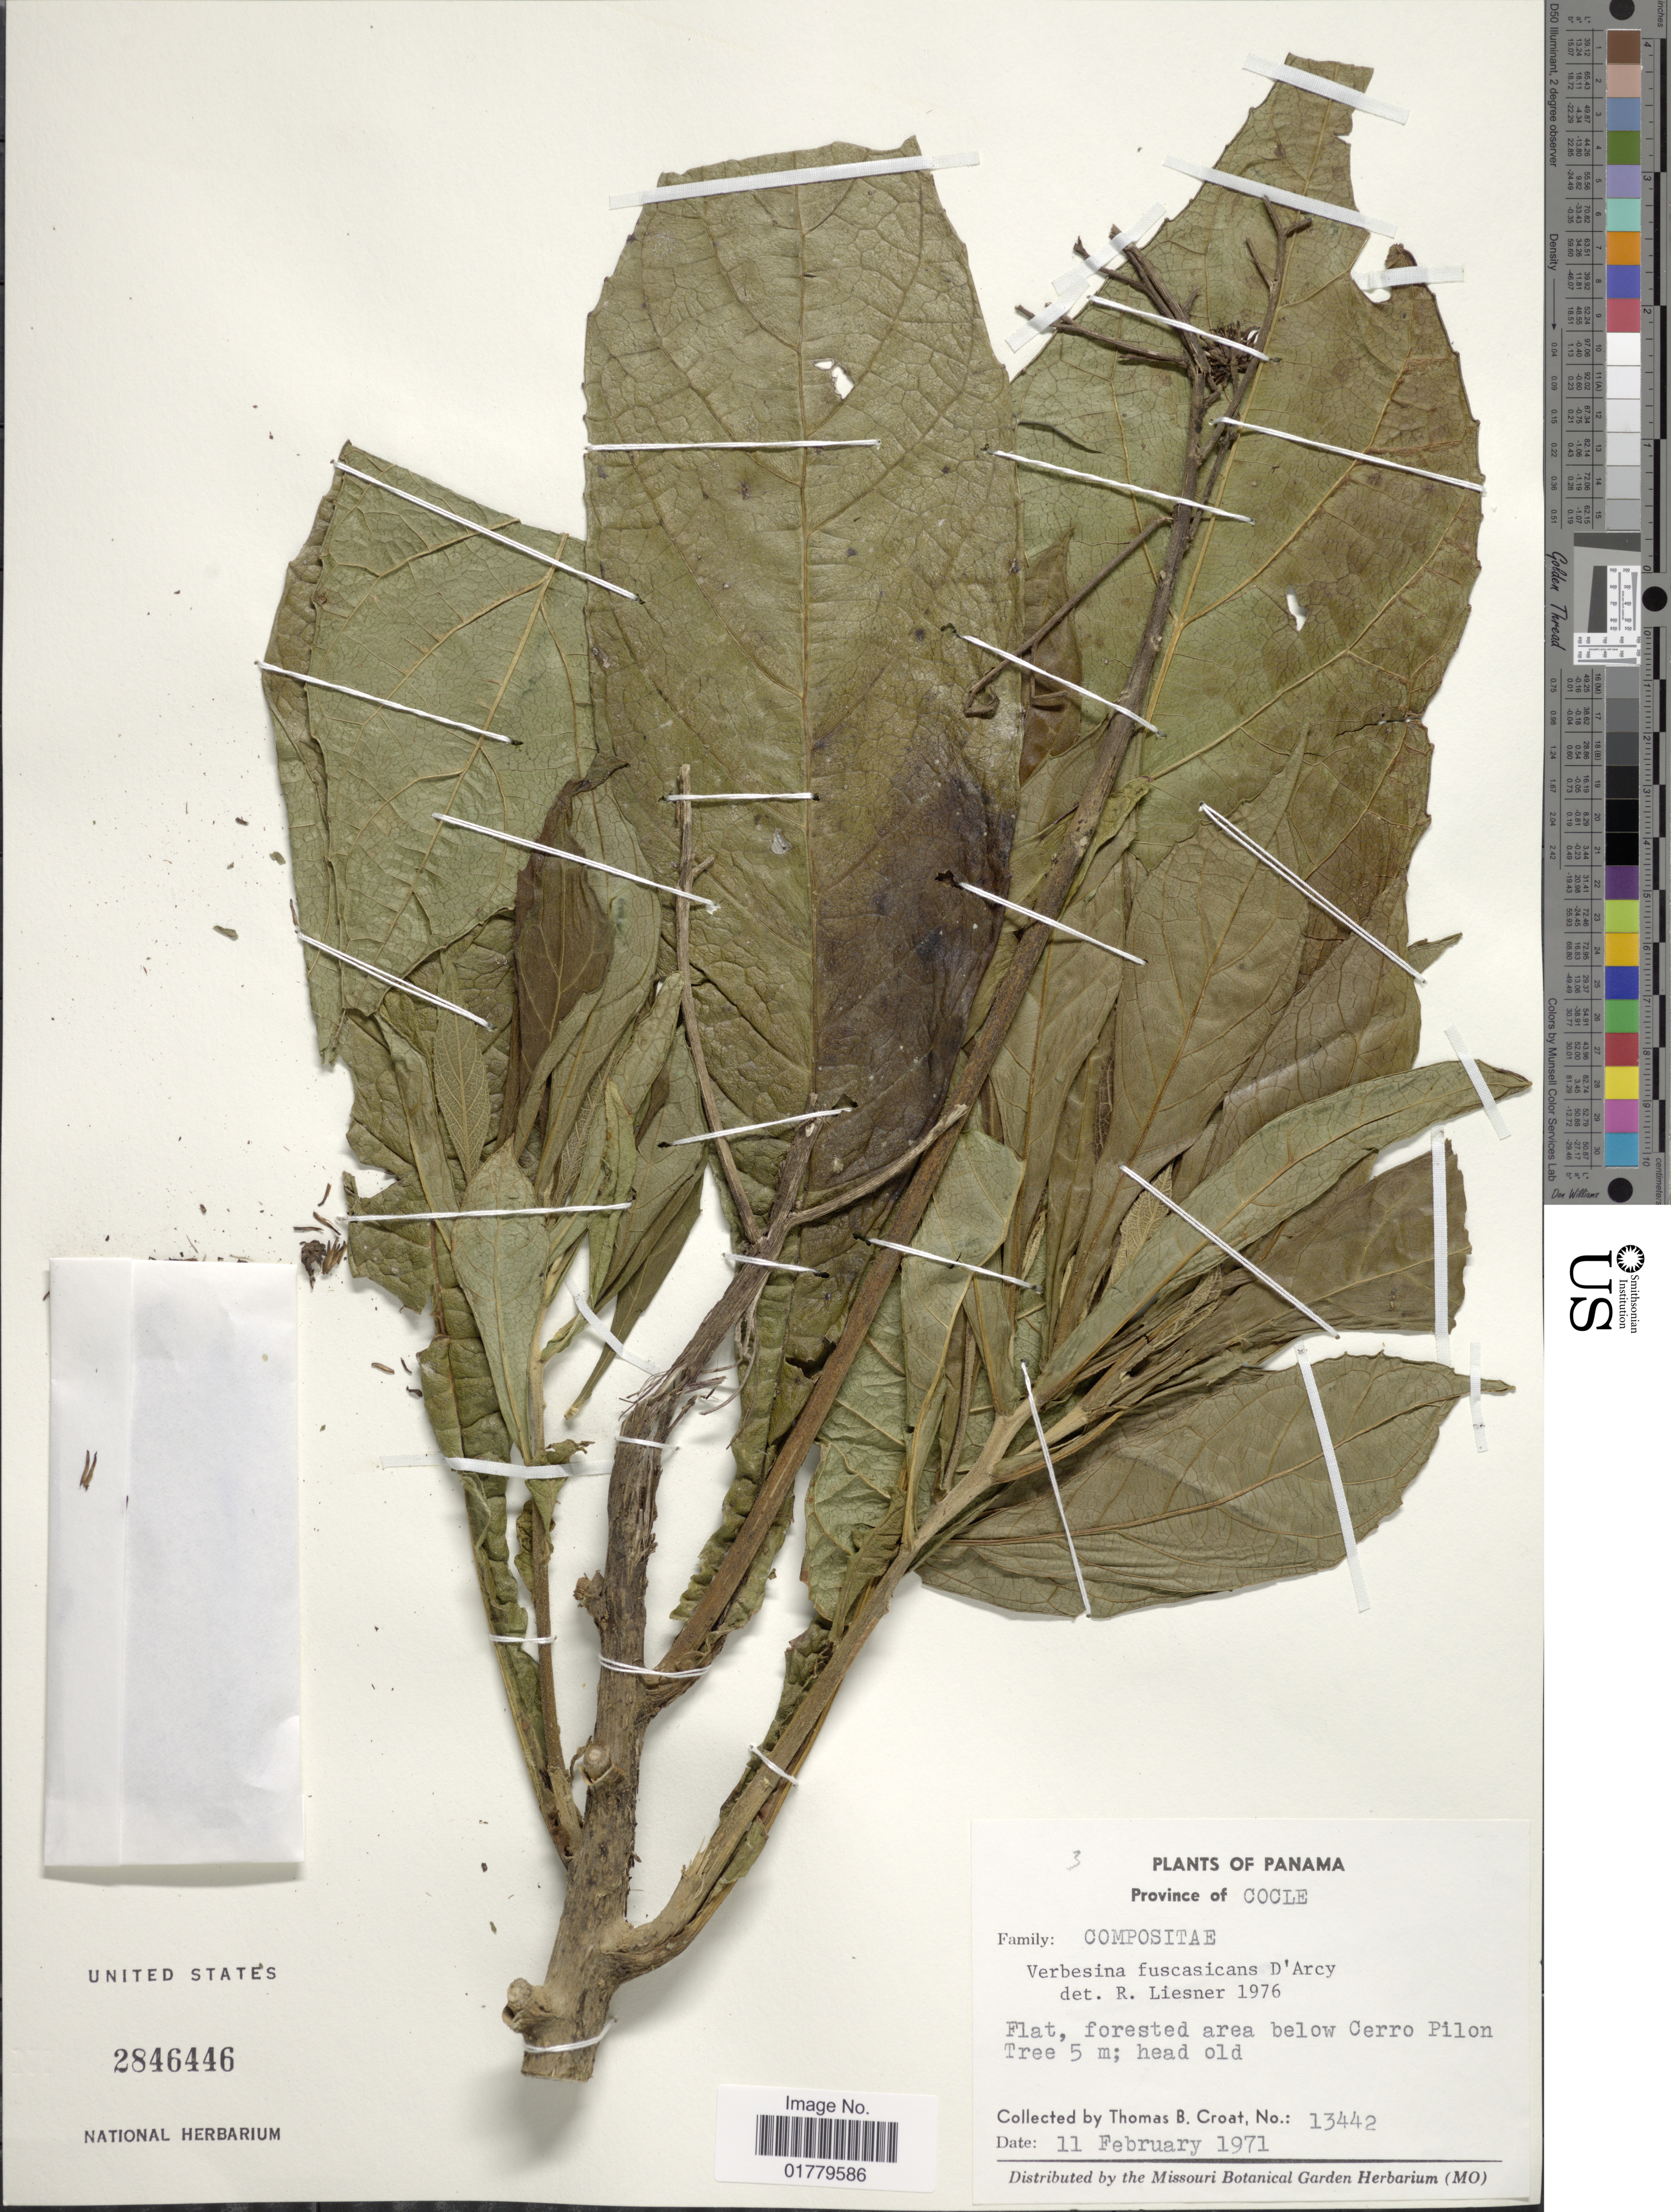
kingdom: Plantae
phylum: Tracheophyta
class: Magnoliopsida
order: Asterales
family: Asteraceae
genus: Verbesina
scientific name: Verbesina fuscasiccans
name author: (D'Arcy) D'Arcy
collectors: T. B. Croat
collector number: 13442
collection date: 1971-02-11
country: Panama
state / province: Coclé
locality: Province of Cocle. Flat, forested area below Cerro Pilon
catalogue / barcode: US 2846446